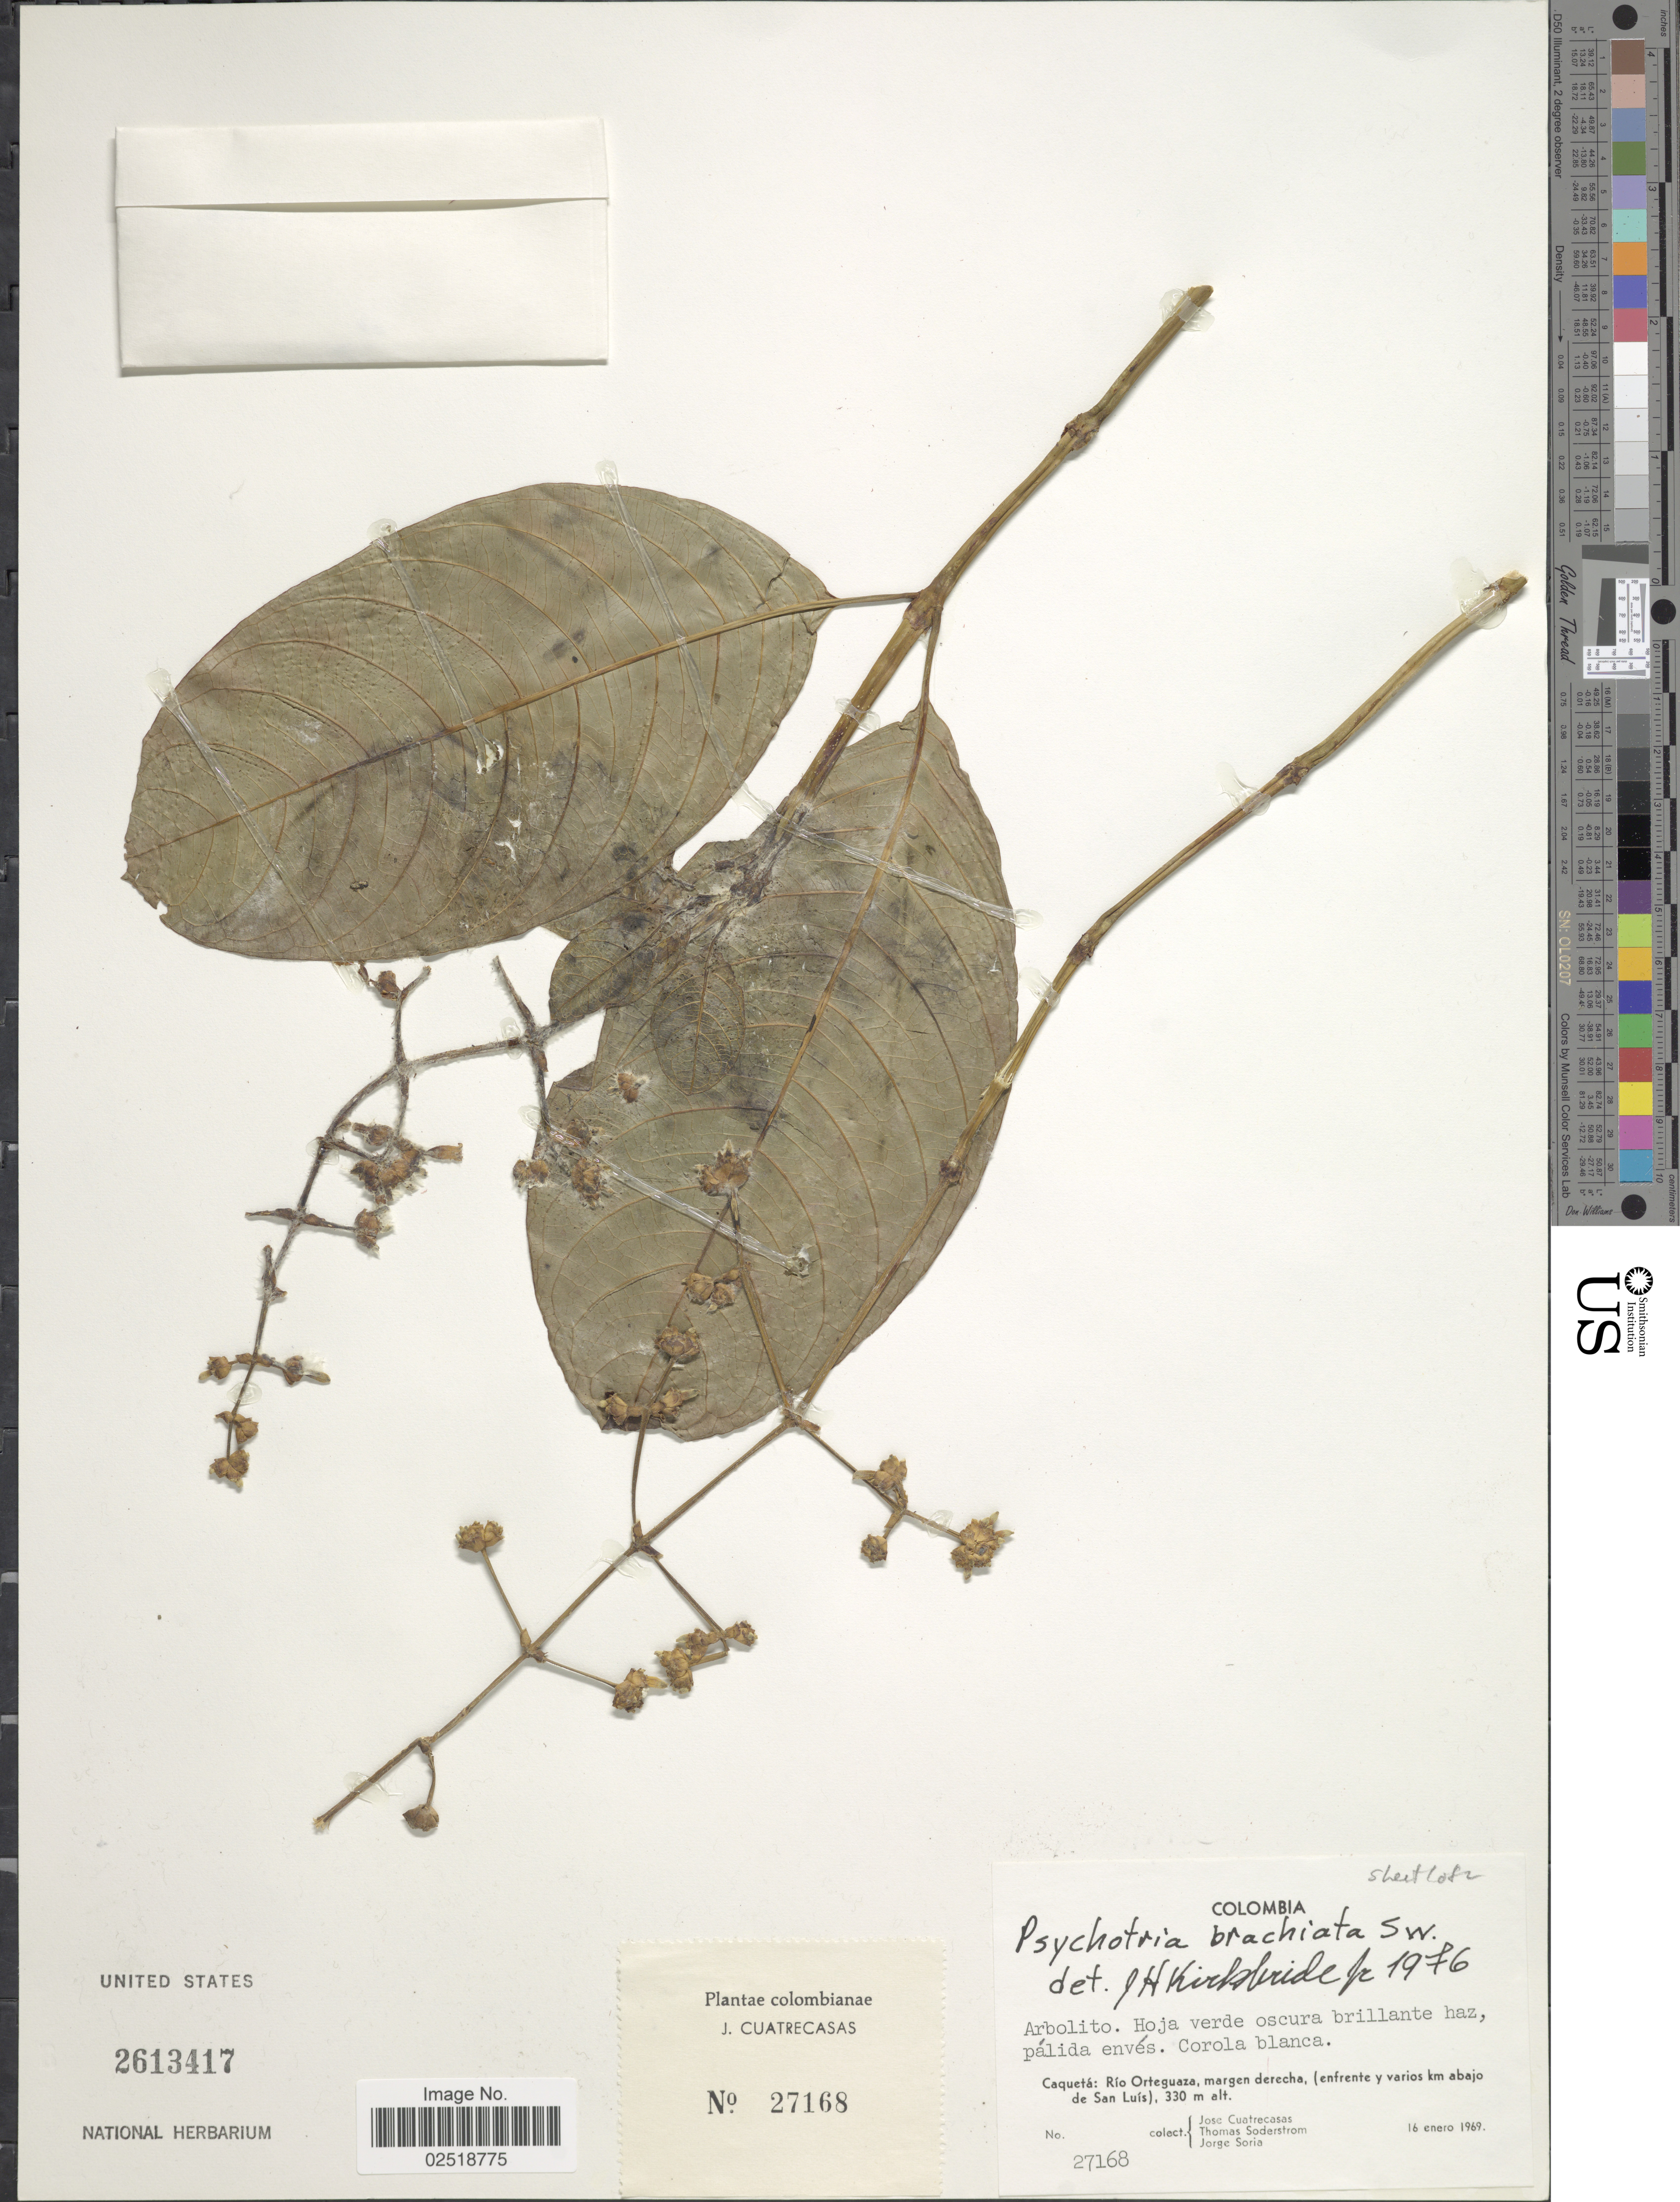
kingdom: Plantae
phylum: Tracheophyta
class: Magnoliopsida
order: Gentianales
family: Rubiaceae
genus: Psychotria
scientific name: Psychotria caerulea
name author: Ruiz & Pav.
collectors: J. Cuatrecasas, T. R. Soderstrom & J. Soria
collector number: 27168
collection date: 1969-01-16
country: Colombia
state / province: Caquetá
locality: Río Orteguaza, margen derecha, (enfrente y varíos km abajo de San Luís)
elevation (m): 330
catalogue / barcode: US 2613417